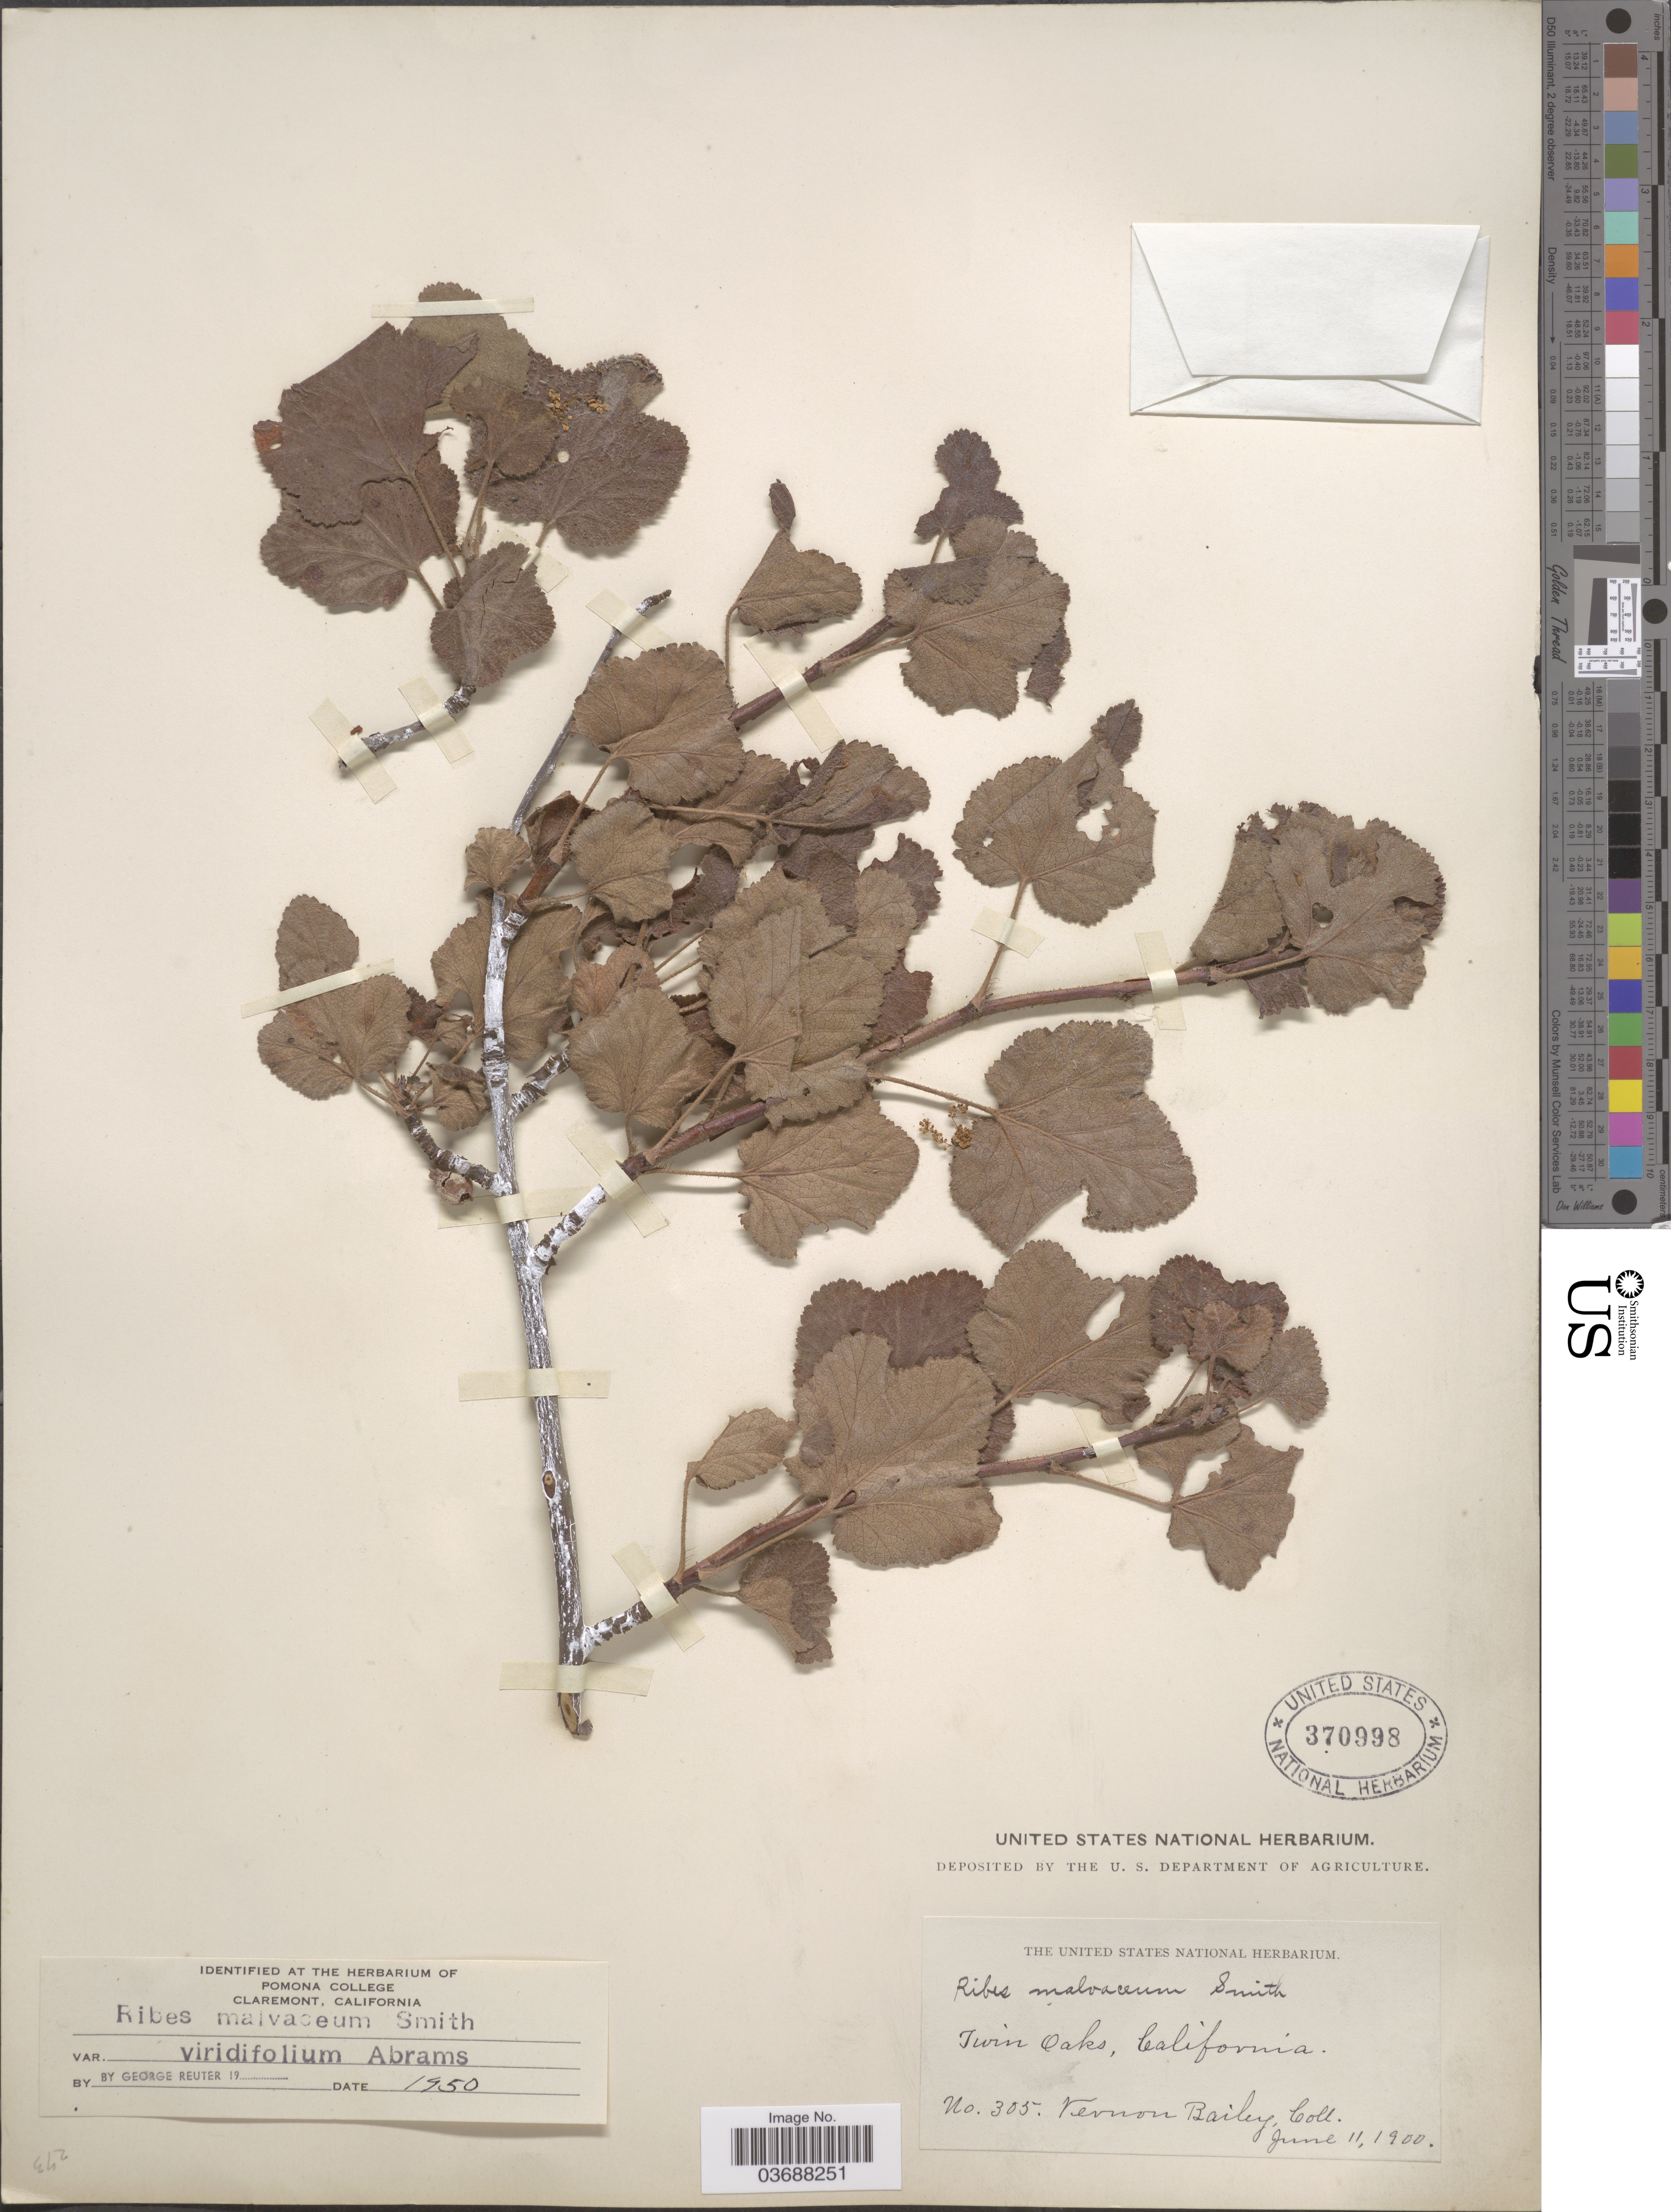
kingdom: Plantae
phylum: Tracheophyta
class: Magnoliopsida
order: Saxifragales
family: Grossulariaceae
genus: Ribes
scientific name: Ribes malvaceum var. viridifolium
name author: Abrams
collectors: V. O. Bailey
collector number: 305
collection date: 1900-06-11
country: United States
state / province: California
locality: Twin Oaks.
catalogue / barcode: US 370998